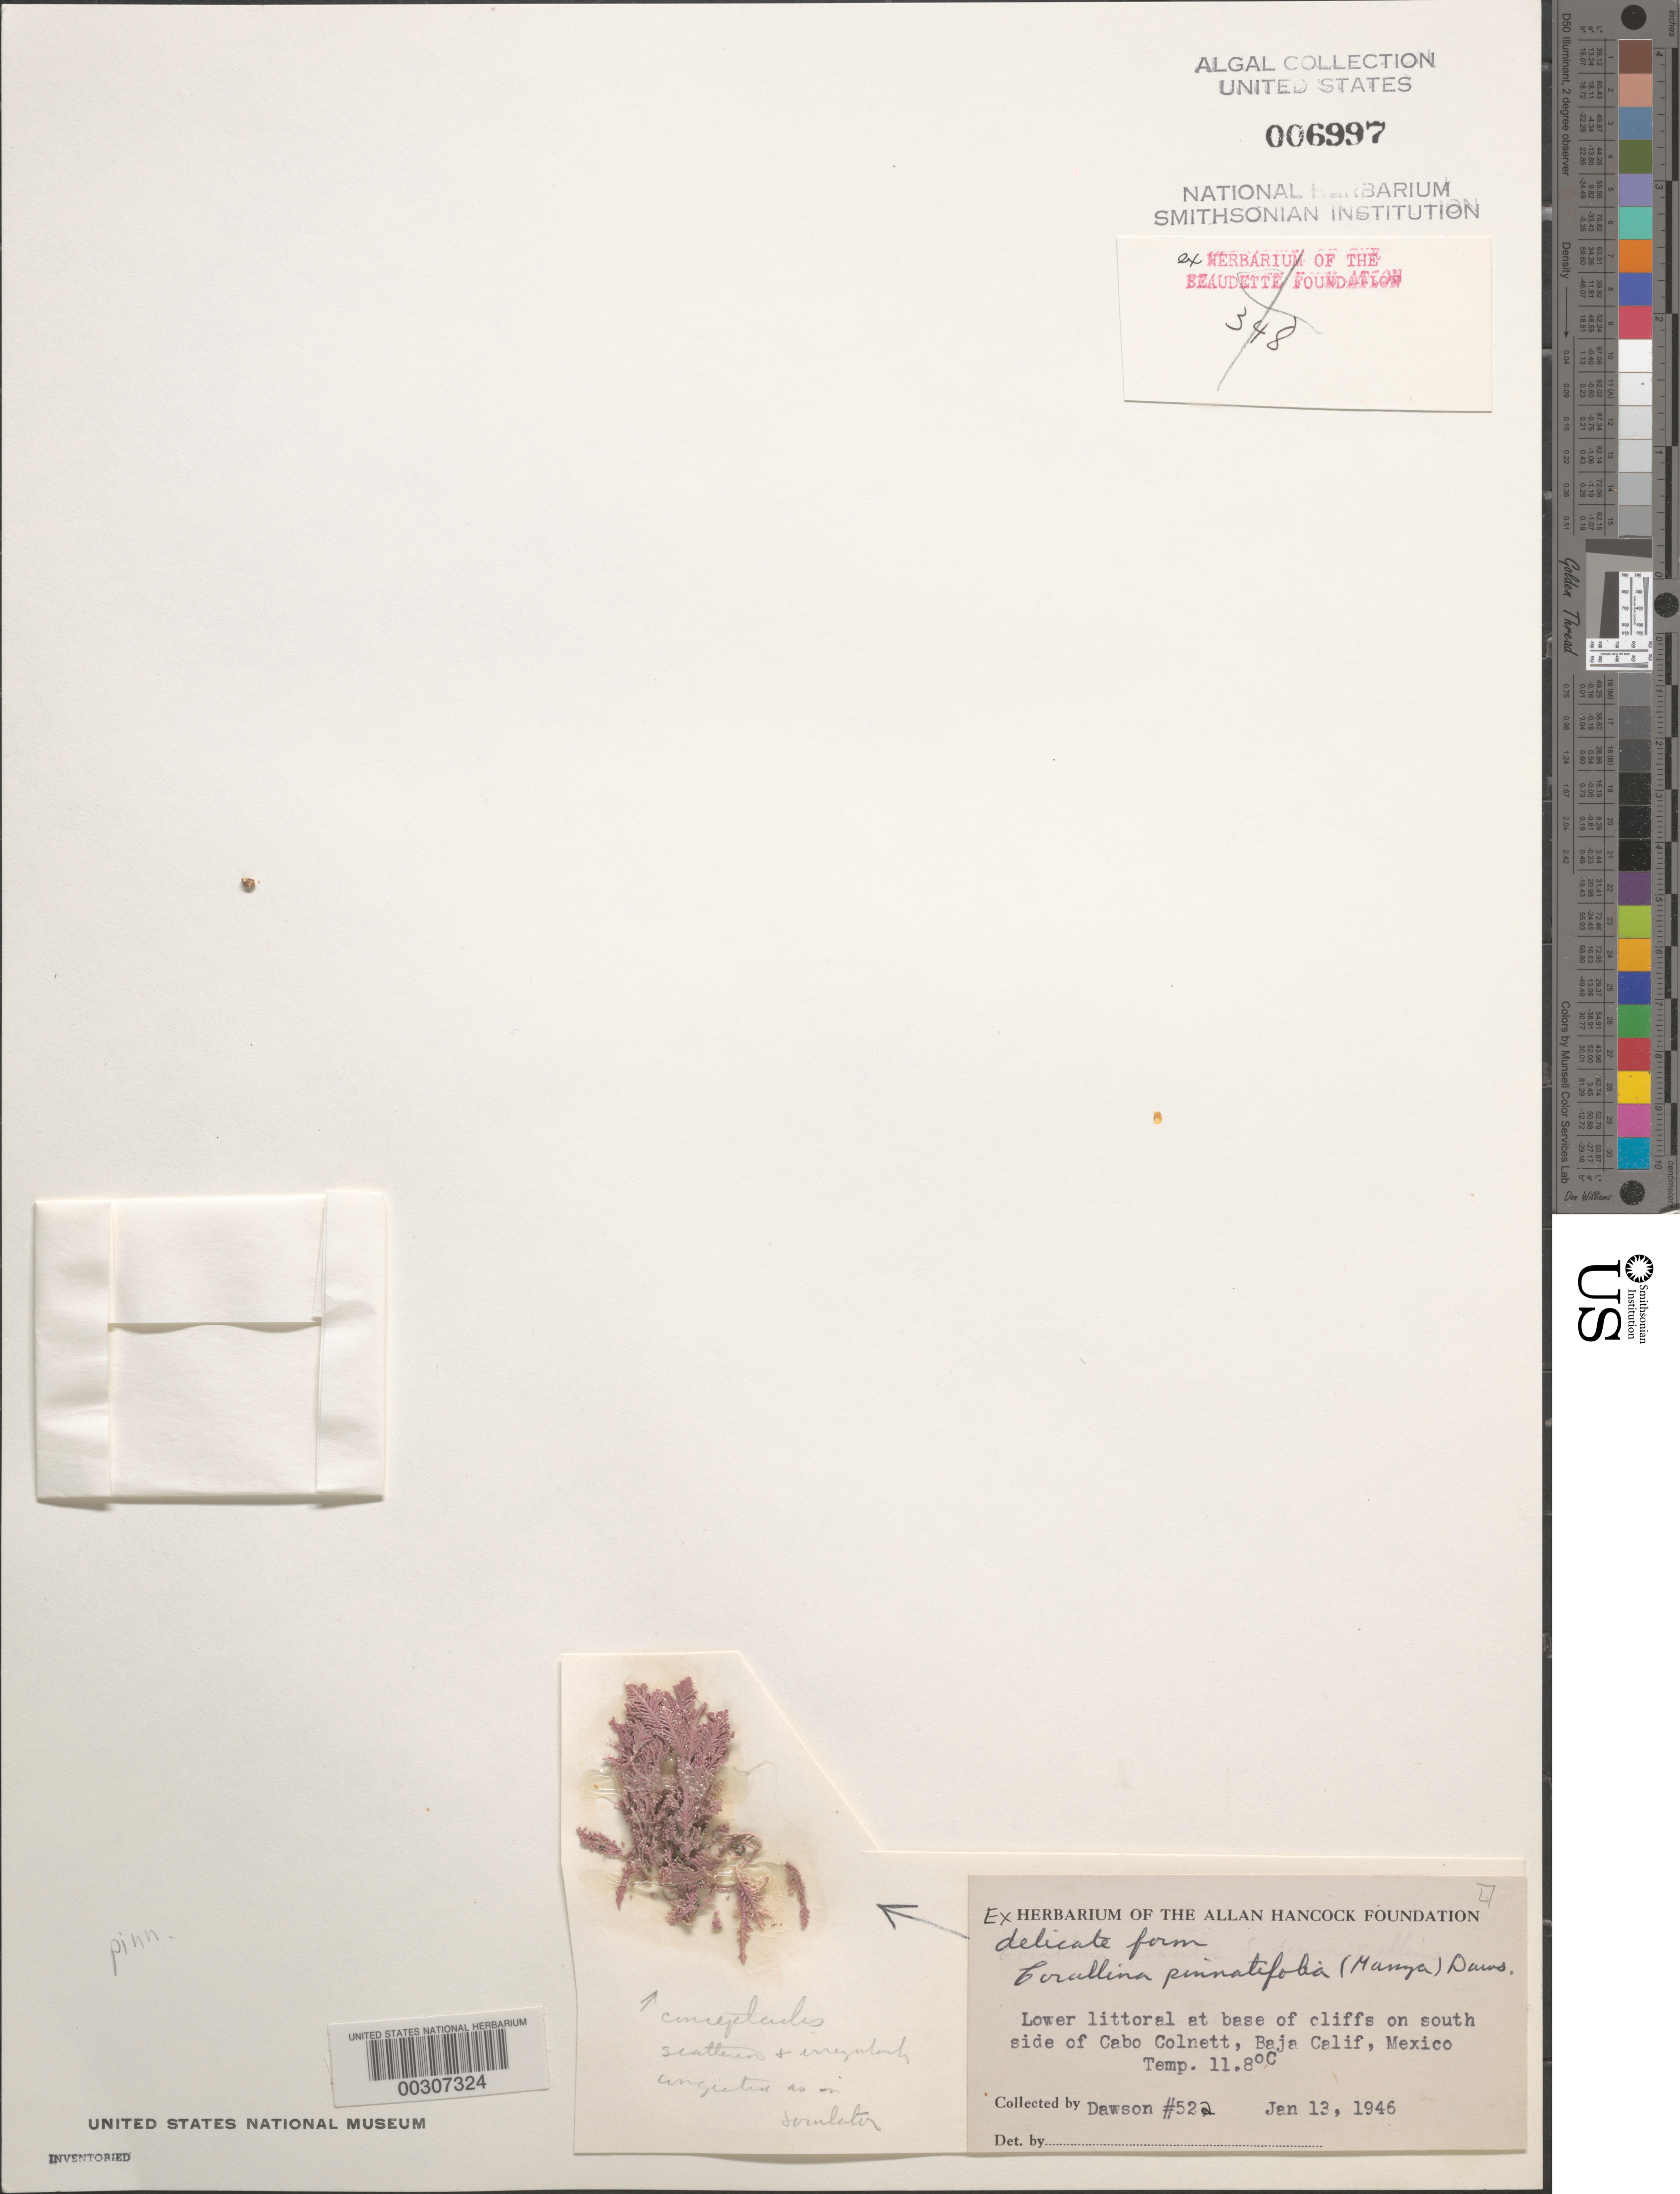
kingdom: Plantae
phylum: Rhodophyta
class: Florideophyceae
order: Corallinales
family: Corallinaceae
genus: Corallina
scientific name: Corallina berterii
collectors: E. Y. Dawson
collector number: EYD 522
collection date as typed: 13 Jan 1946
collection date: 1946-01-13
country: Mexico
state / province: Baja California Norte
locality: Cabo Colnett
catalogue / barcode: US 6997